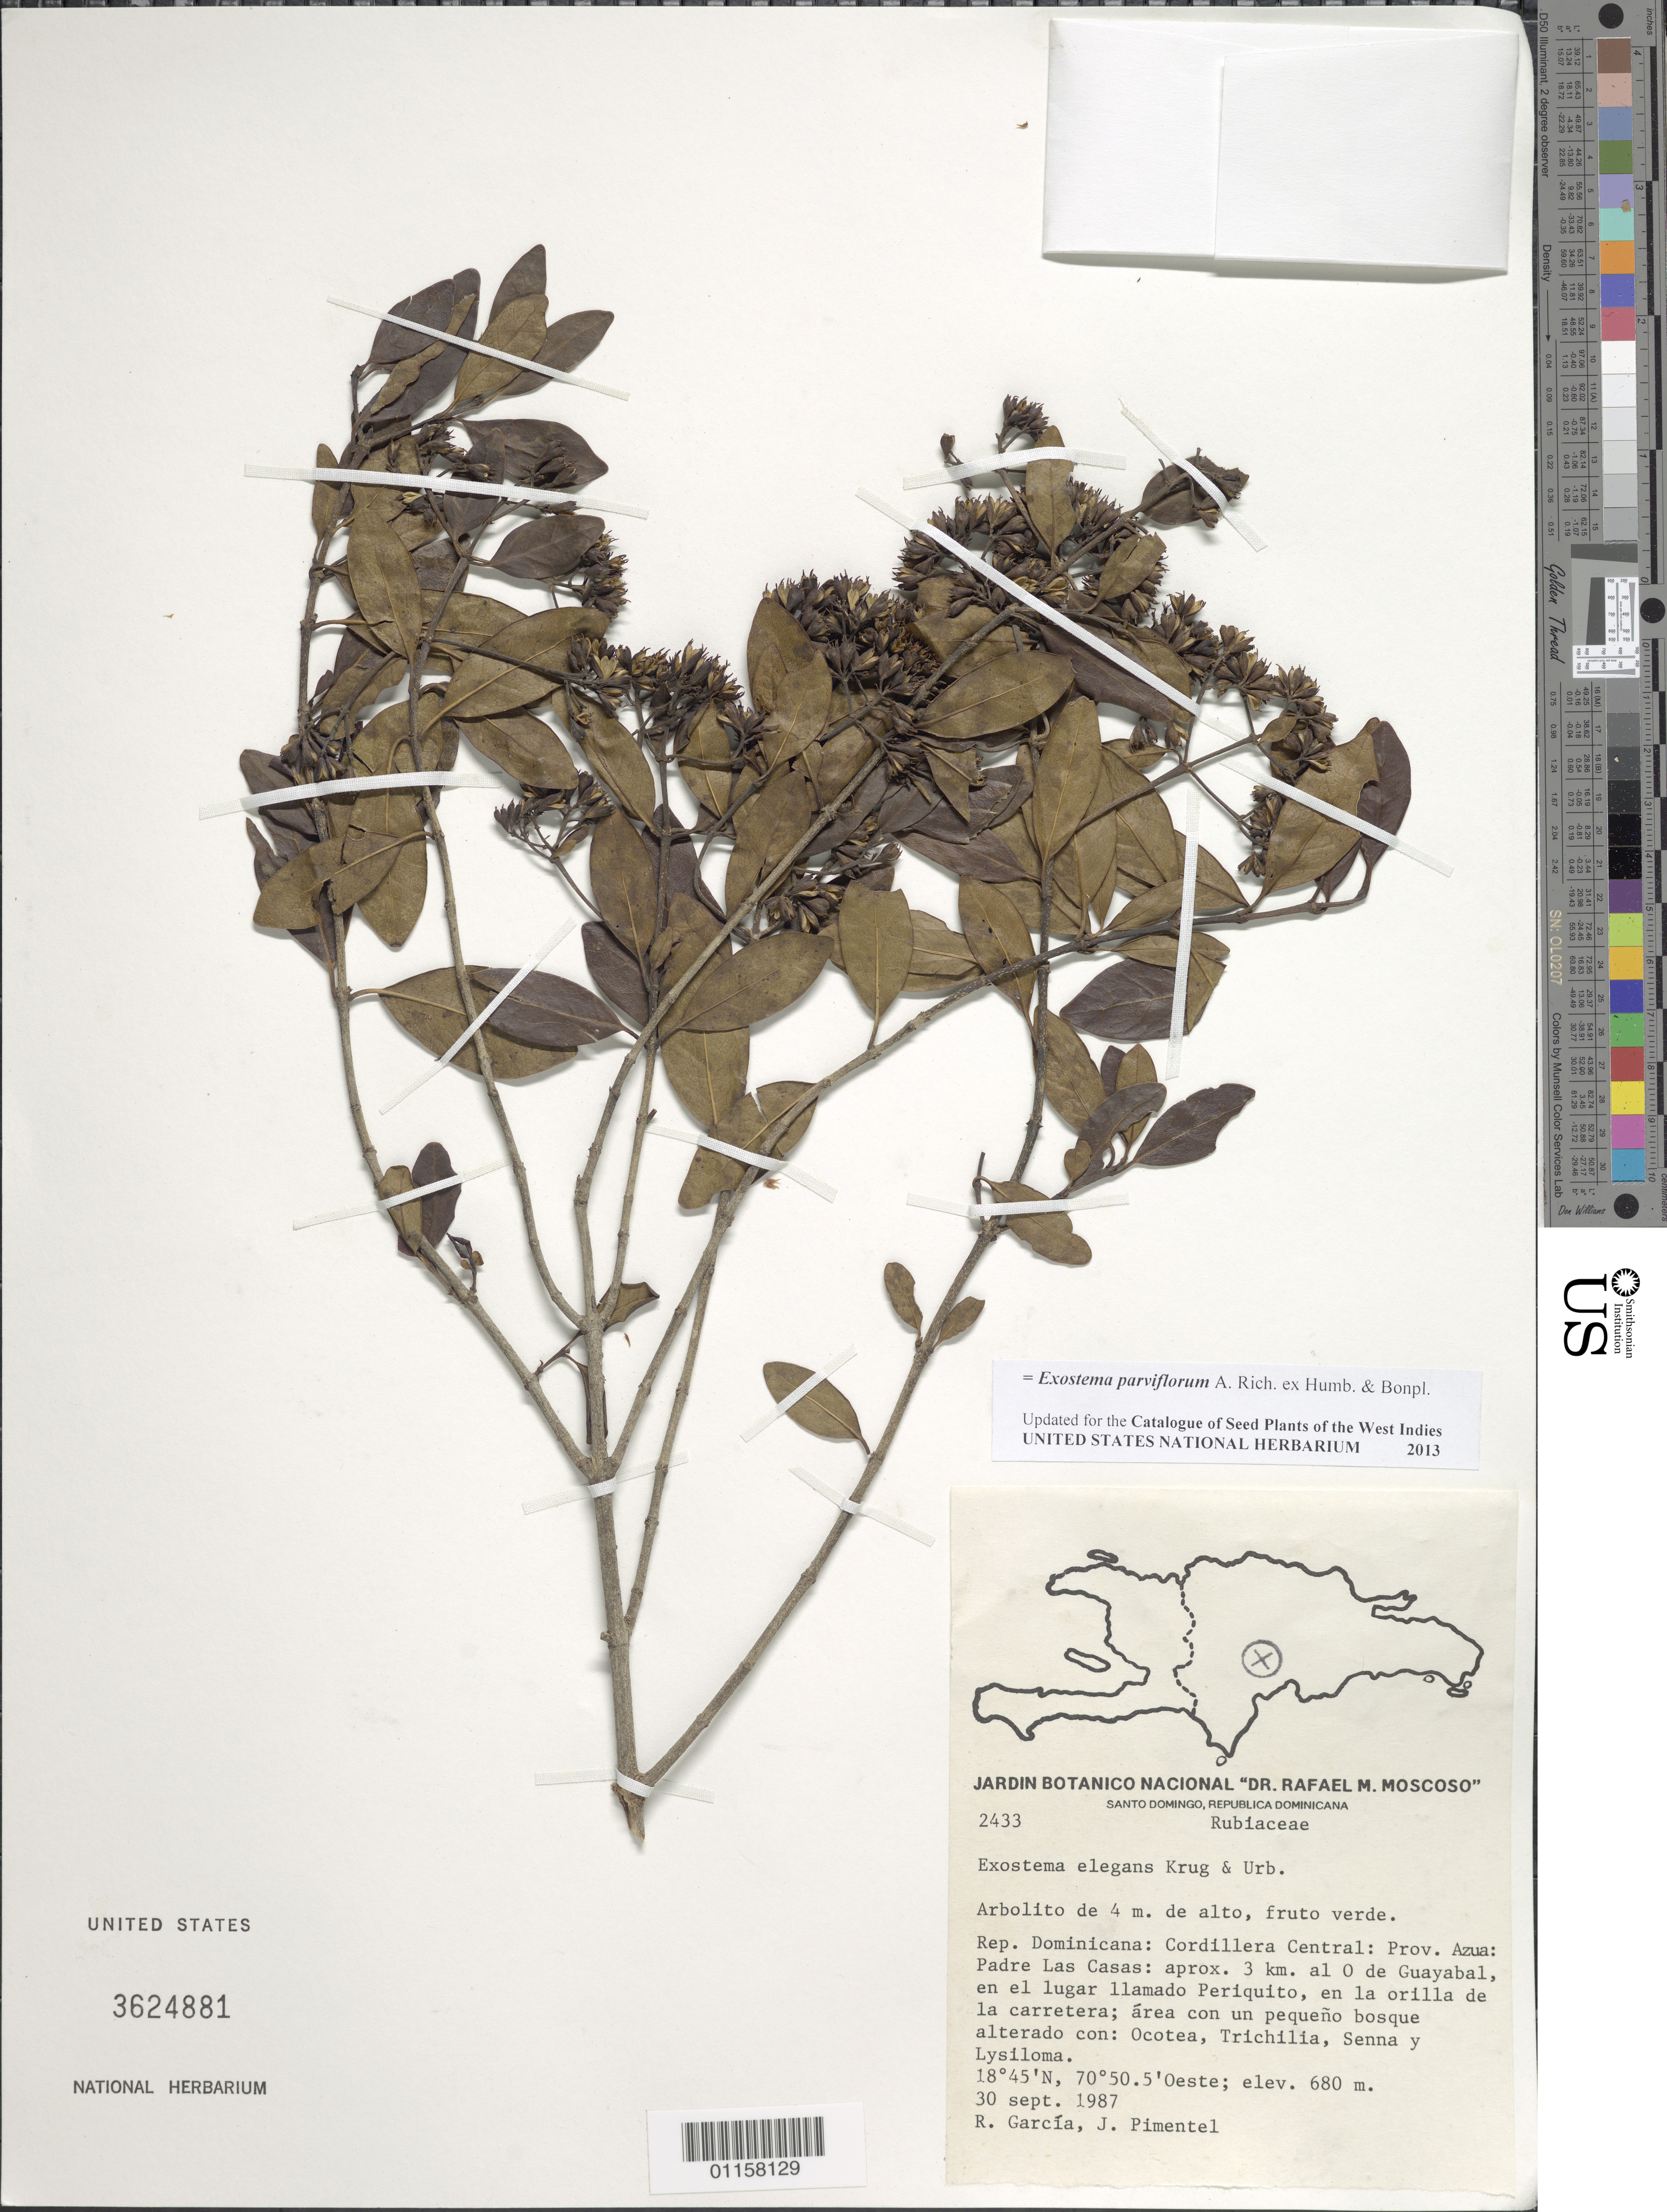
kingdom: Plantae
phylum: Tracheophyta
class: Magnoliopsida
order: Gentianales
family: Rubiaceae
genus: Exostema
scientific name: Exostema parviflorum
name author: A. Rich. ex Humb. & Bonpl.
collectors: R. G. García & J. Pimentel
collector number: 2433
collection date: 1987-09-30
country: Dominican Republic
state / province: Azua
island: Hispaniola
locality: Cordillera Central; Padre Las Casas; aprox. 3 km al O de Guayabal, en el lugar llamado Periquito.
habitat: En la orilla de la carretera; área con un pequeño bosque alterado con: Ocotea, Trichilia, Senna y Lysiloma.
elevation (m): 680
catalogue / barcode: US 3624881